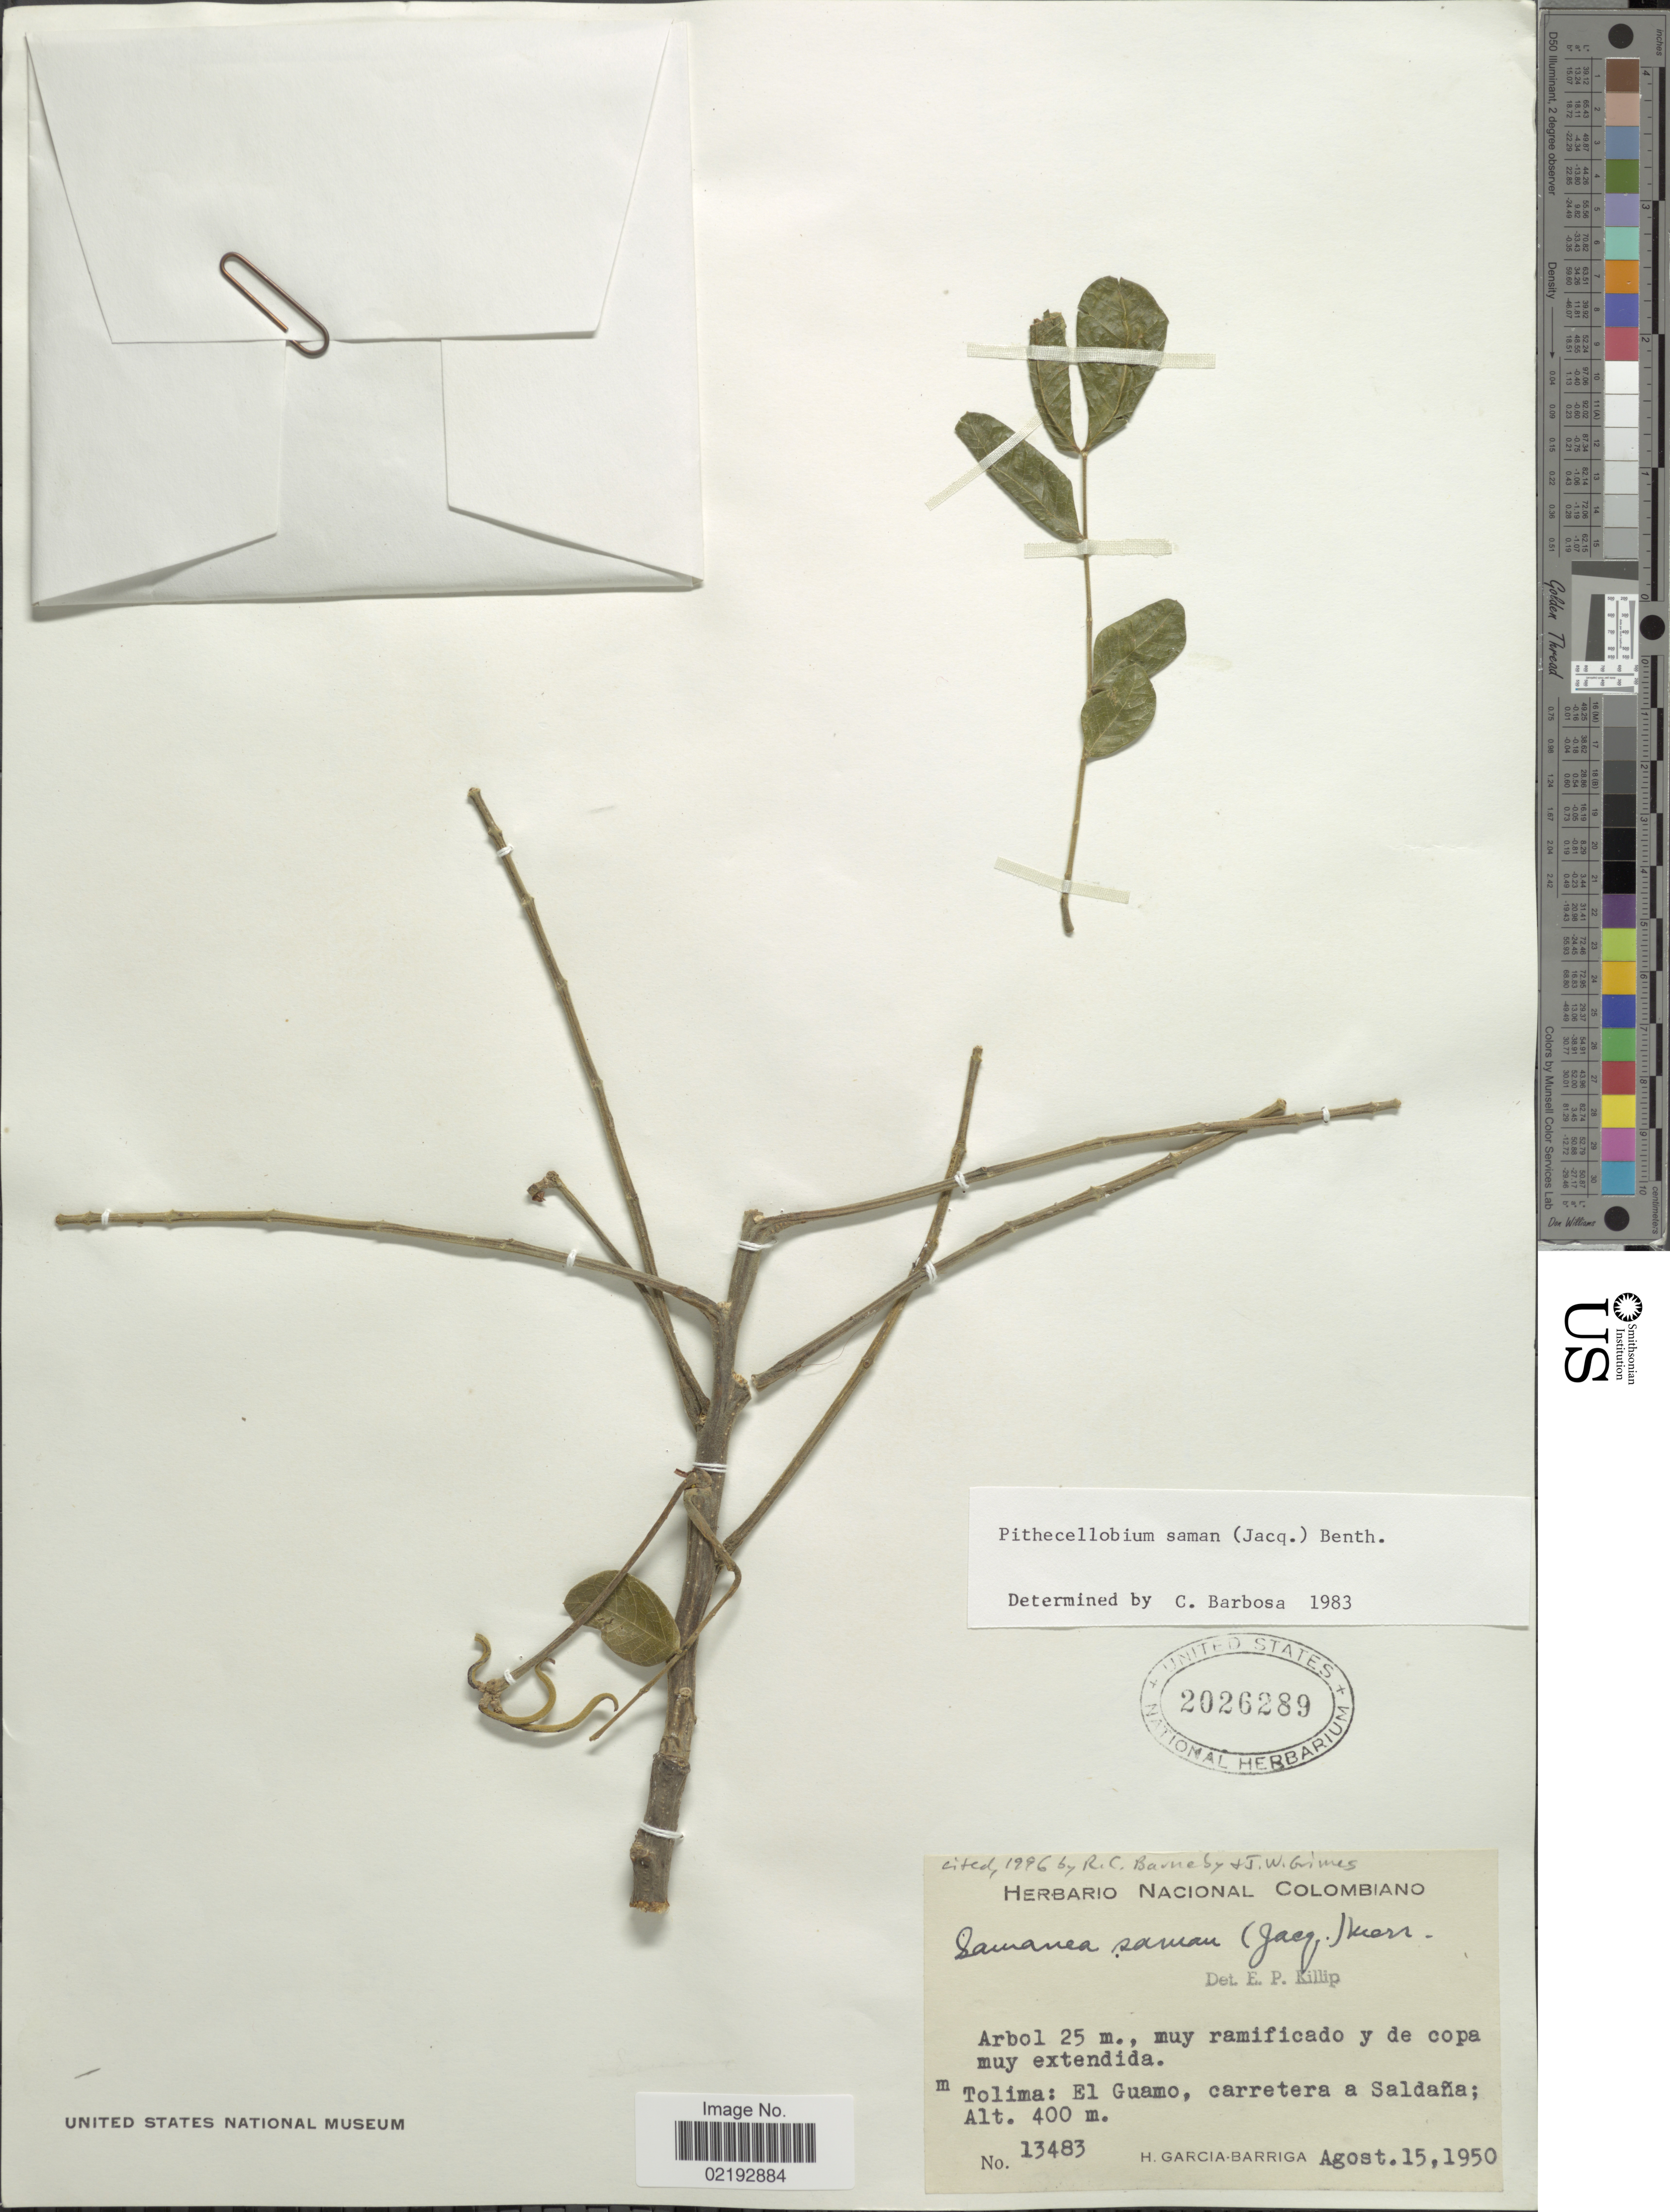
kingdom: Plantae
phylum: Tracheophyta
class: Magnoliopsida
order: Fabales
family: Fabaceae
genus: Samanea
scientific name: Samanea saman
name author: (Jacq.) Merr.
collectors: H. García Barriga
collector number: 13483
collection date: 1950-08-15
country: Colombia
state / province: Tolima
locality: El Guamo, carretera a Saldana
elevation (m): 400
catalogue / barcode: US 2026289